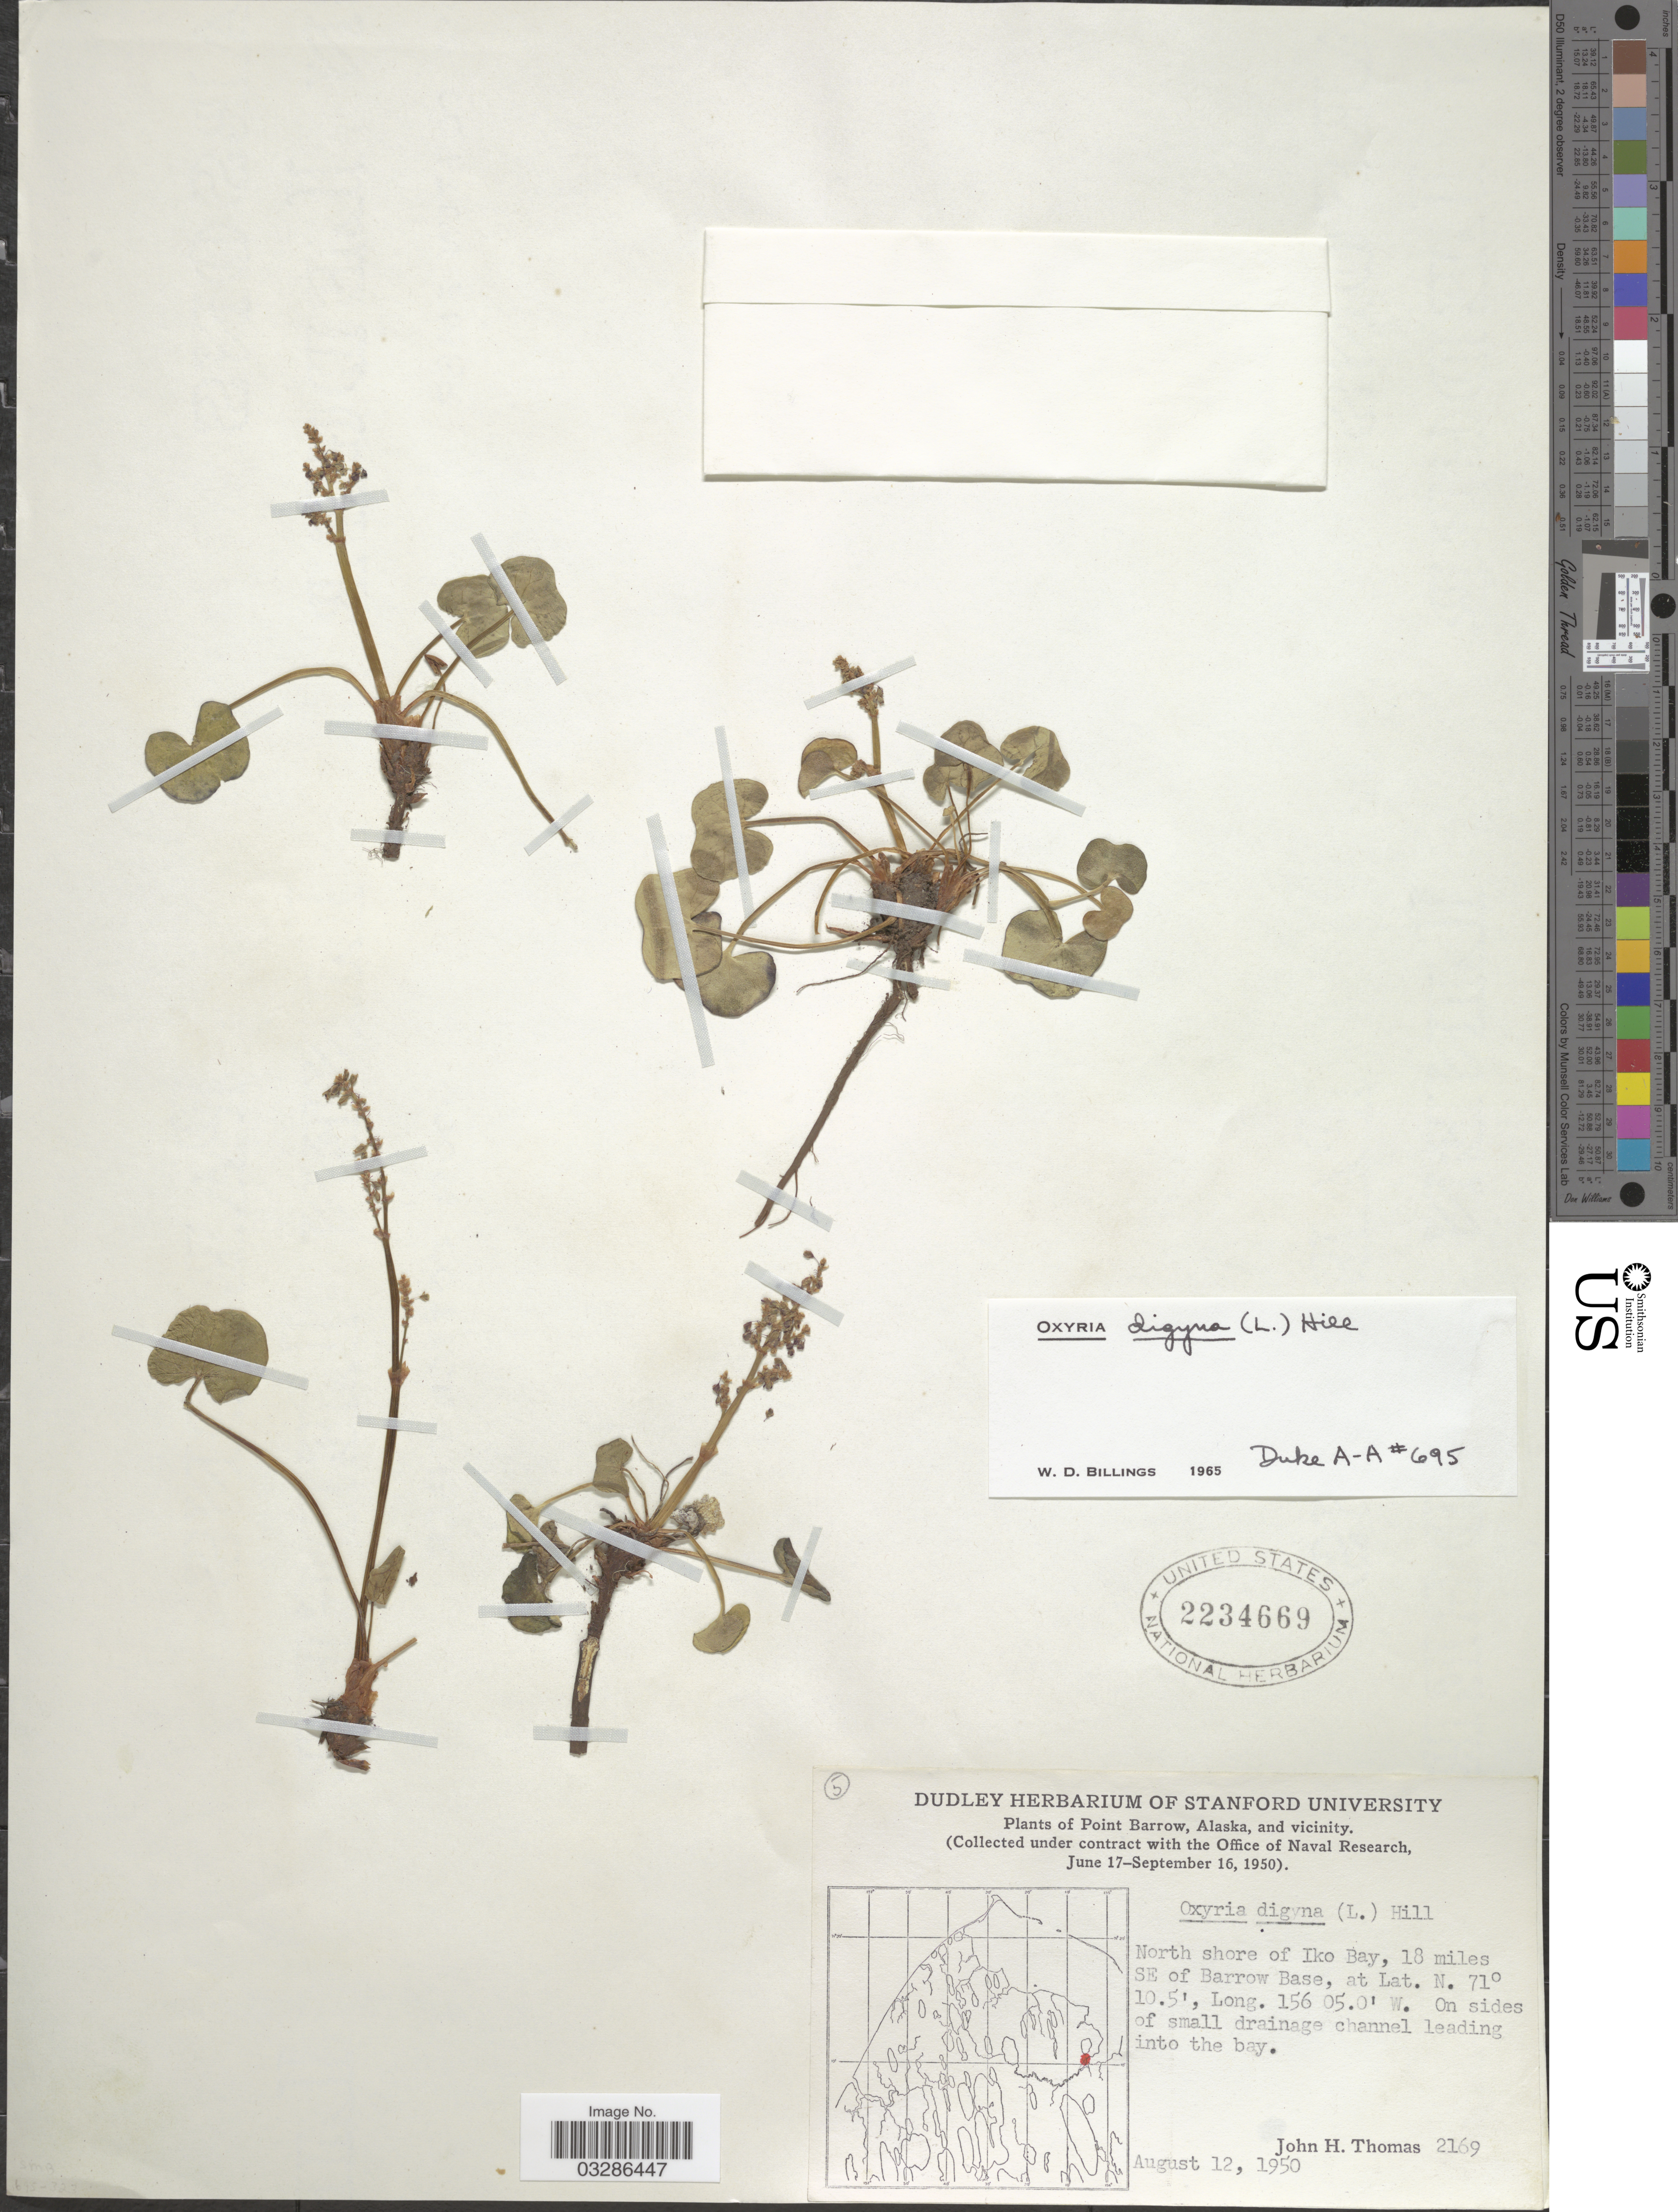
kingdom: Plantae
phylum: Tracheophyta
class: Magnoliopsida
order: Caryophyllales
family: Polygonaceae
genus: Oxyria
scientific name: Oxyria digyna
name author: (L.) Hill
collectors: J. H. Thomas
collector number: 2169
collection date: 1950-08-12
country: United States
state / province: Alaska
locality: Point Barrow, Alaska, and vicinity. North shore of Iko Bay, 18 miles SE of Barrow Base.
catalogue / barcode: US 2234669